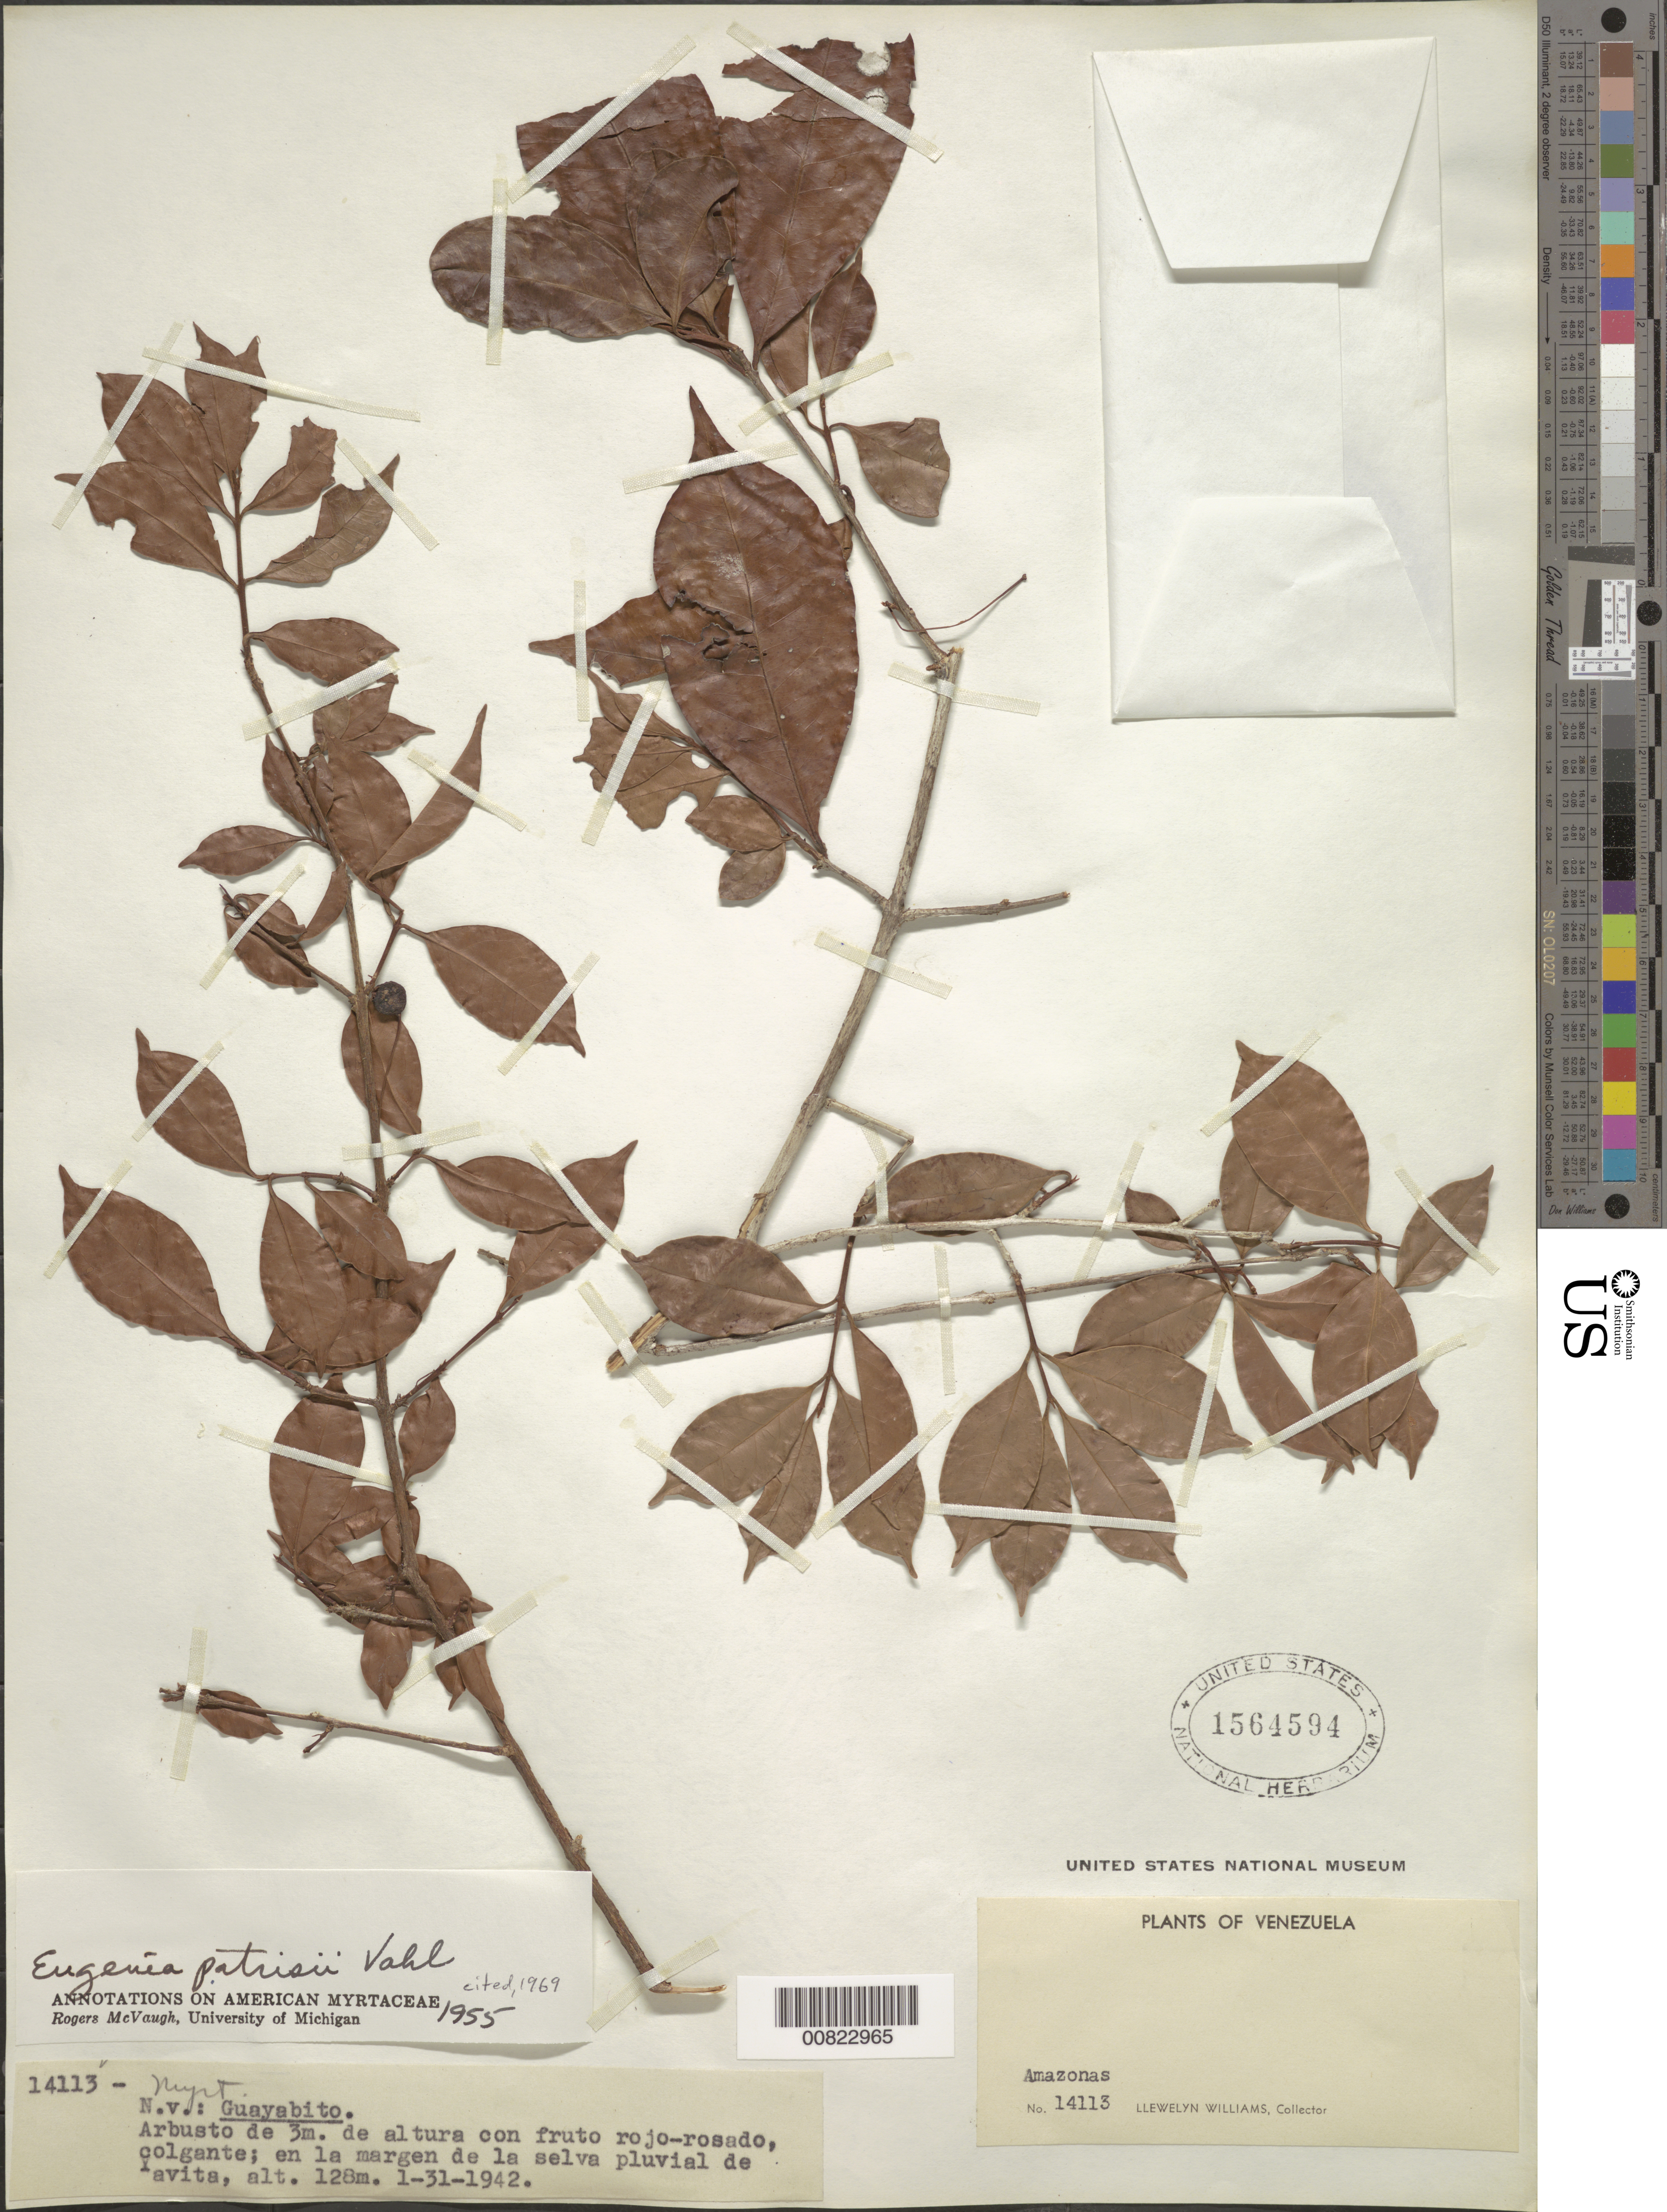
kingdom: Plantae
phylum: Tracheophyta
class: Magnoliopsida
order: Myrtales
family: Myrtaceae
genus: Eugenia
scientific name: Eugenia patrisii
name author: Vahl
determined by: McVaugh, R.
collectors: Ll. Williams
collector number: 14113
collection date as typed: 31-Jan-42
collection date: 1942-01-31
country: Venezuela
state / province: Amazonas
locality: Yavita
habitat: Rainforest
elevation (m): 128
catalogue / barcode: US 1564594